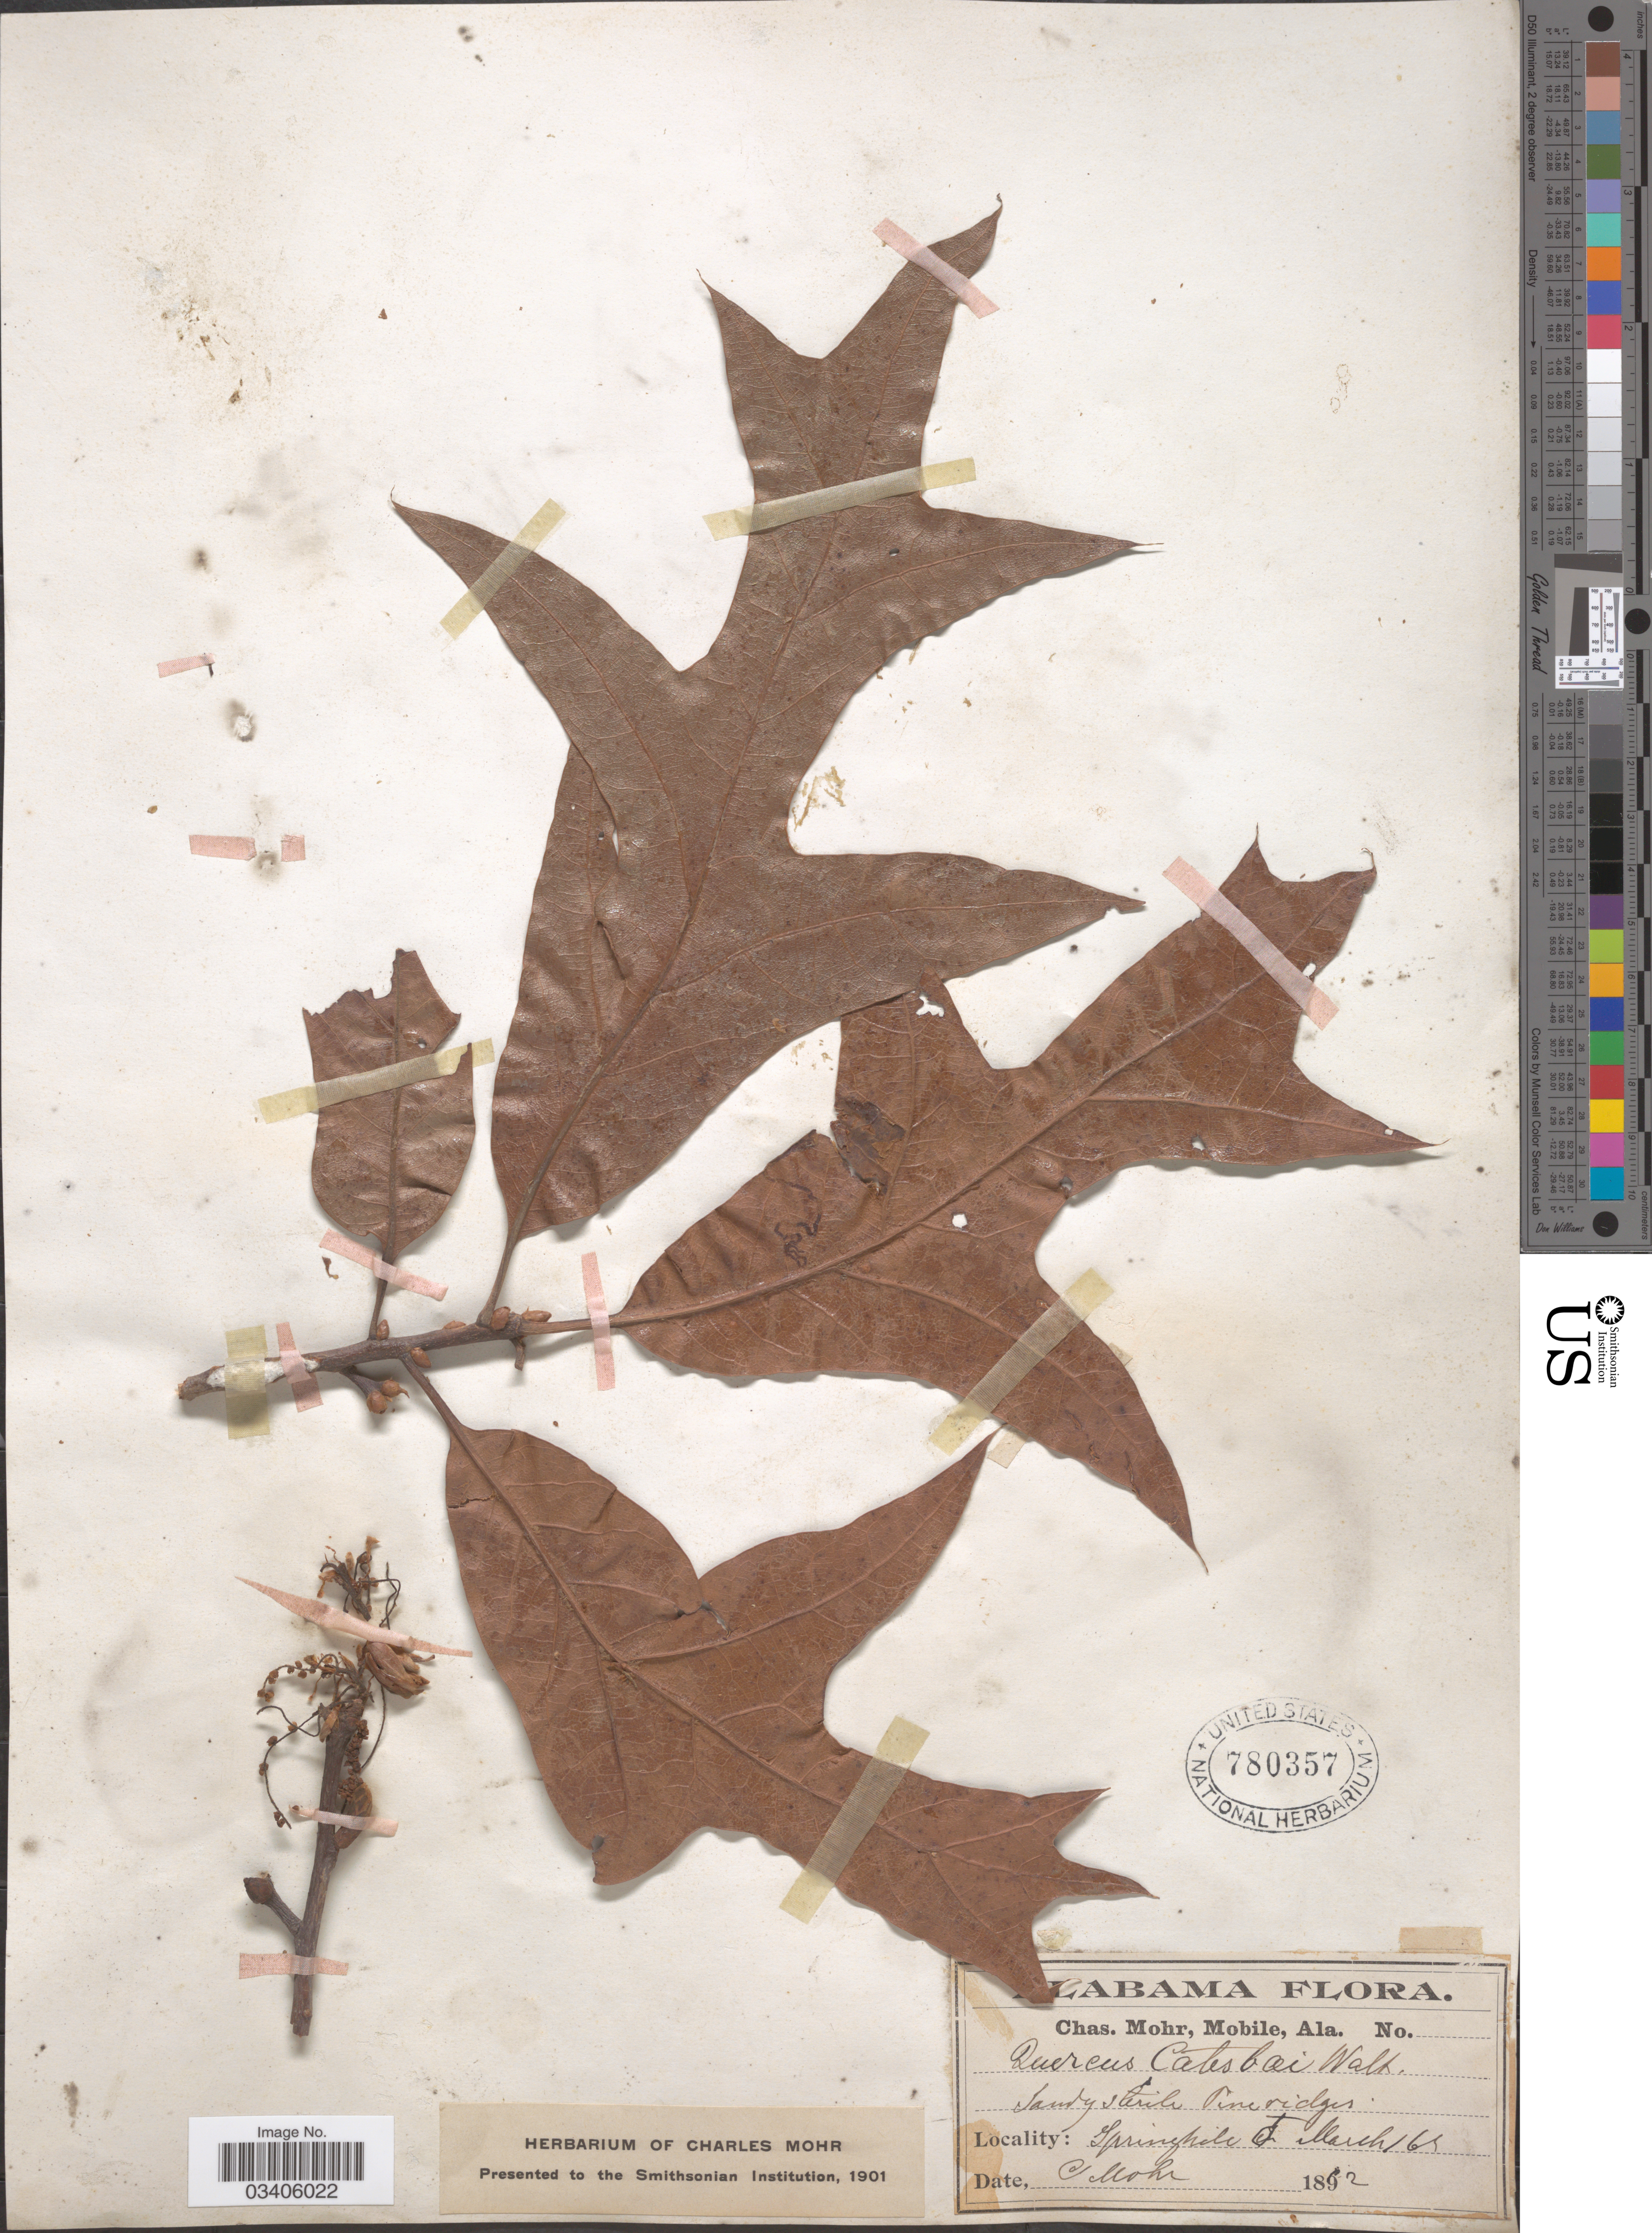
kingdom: Plantae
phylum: Tracheophyta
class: Magnoliopsida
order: Fagales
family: Fagaceae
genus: Quercus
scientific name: Quercus laevis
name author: Walter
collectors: Mohr, C. T. (herbarium)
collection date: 1892-03-16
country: United States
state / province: Alabama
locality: Springhill.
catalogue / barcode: US 780357